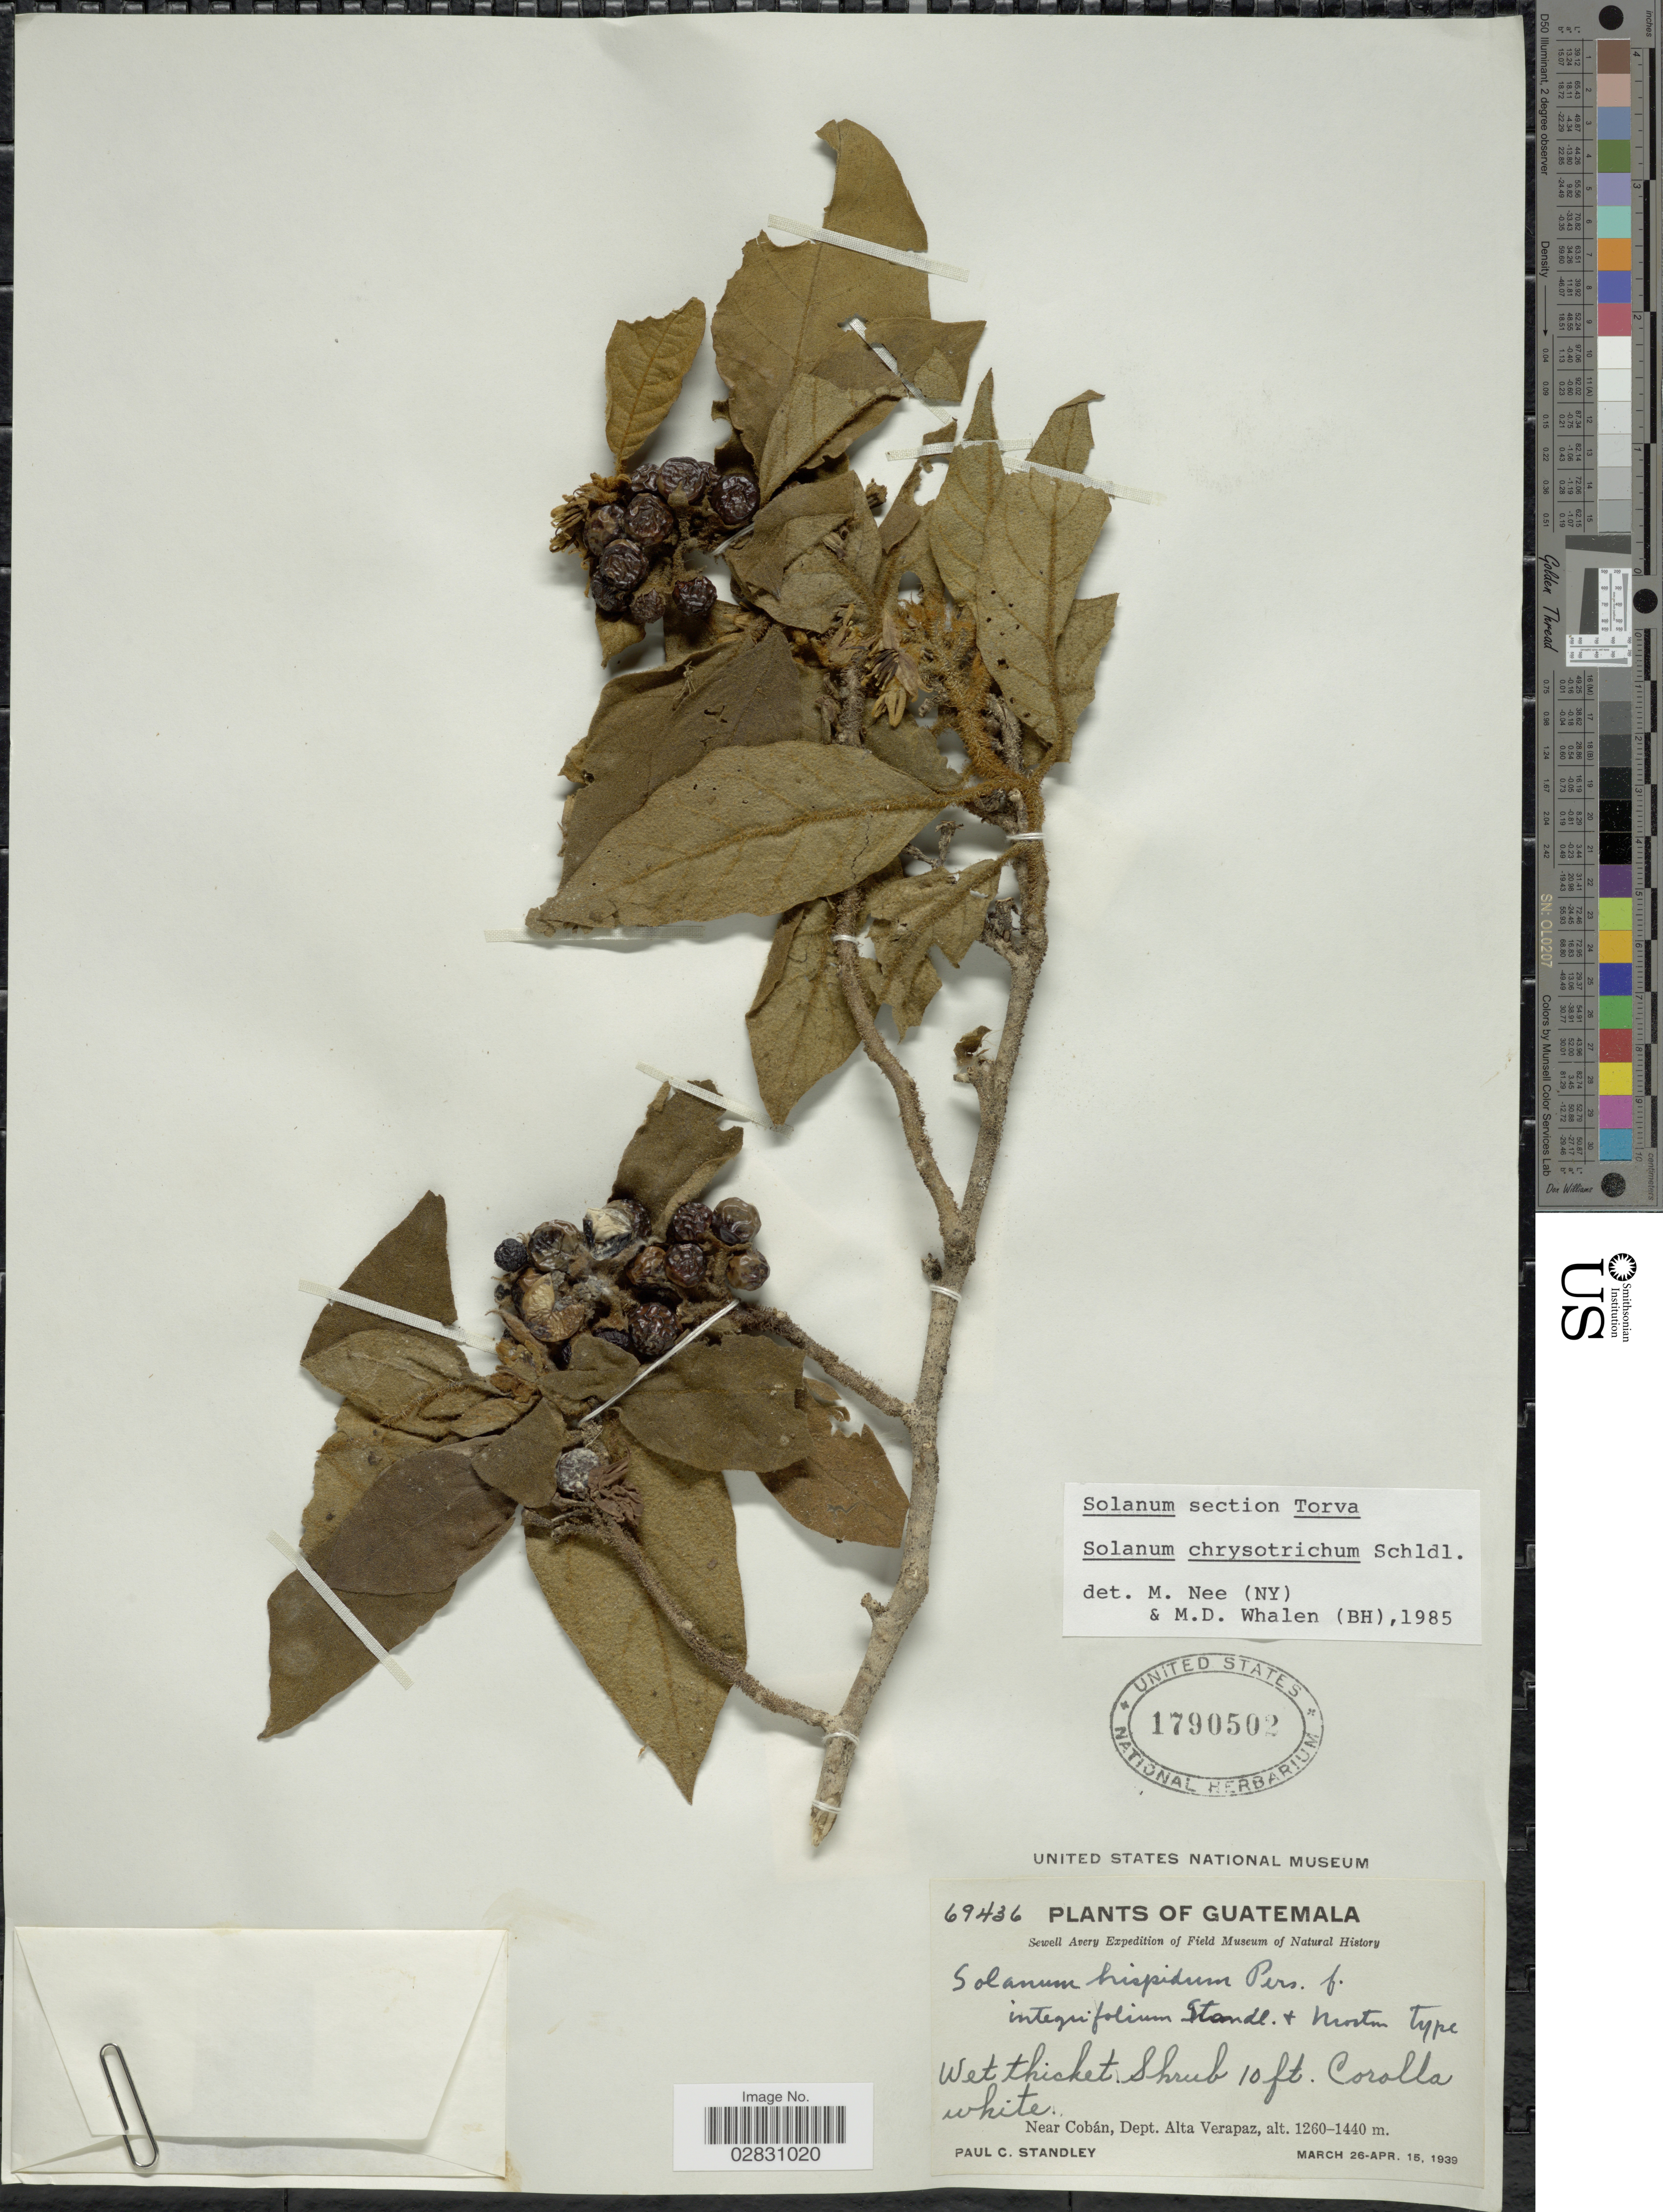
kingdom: Plantae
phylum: Tracheophyta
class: Magnoliopsida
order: Solanales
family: Solanaceae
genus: Solanum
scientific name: Solanum chrysotrichum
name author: Schltdl.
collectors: P. C. Standley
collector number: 69436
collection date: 1939-03-26/1939-04-15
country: Guatemala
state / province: Alta Verapaz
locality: Near Cobán, Dept. Alta Verapaz.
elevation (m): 1260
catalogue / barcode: US 1790502